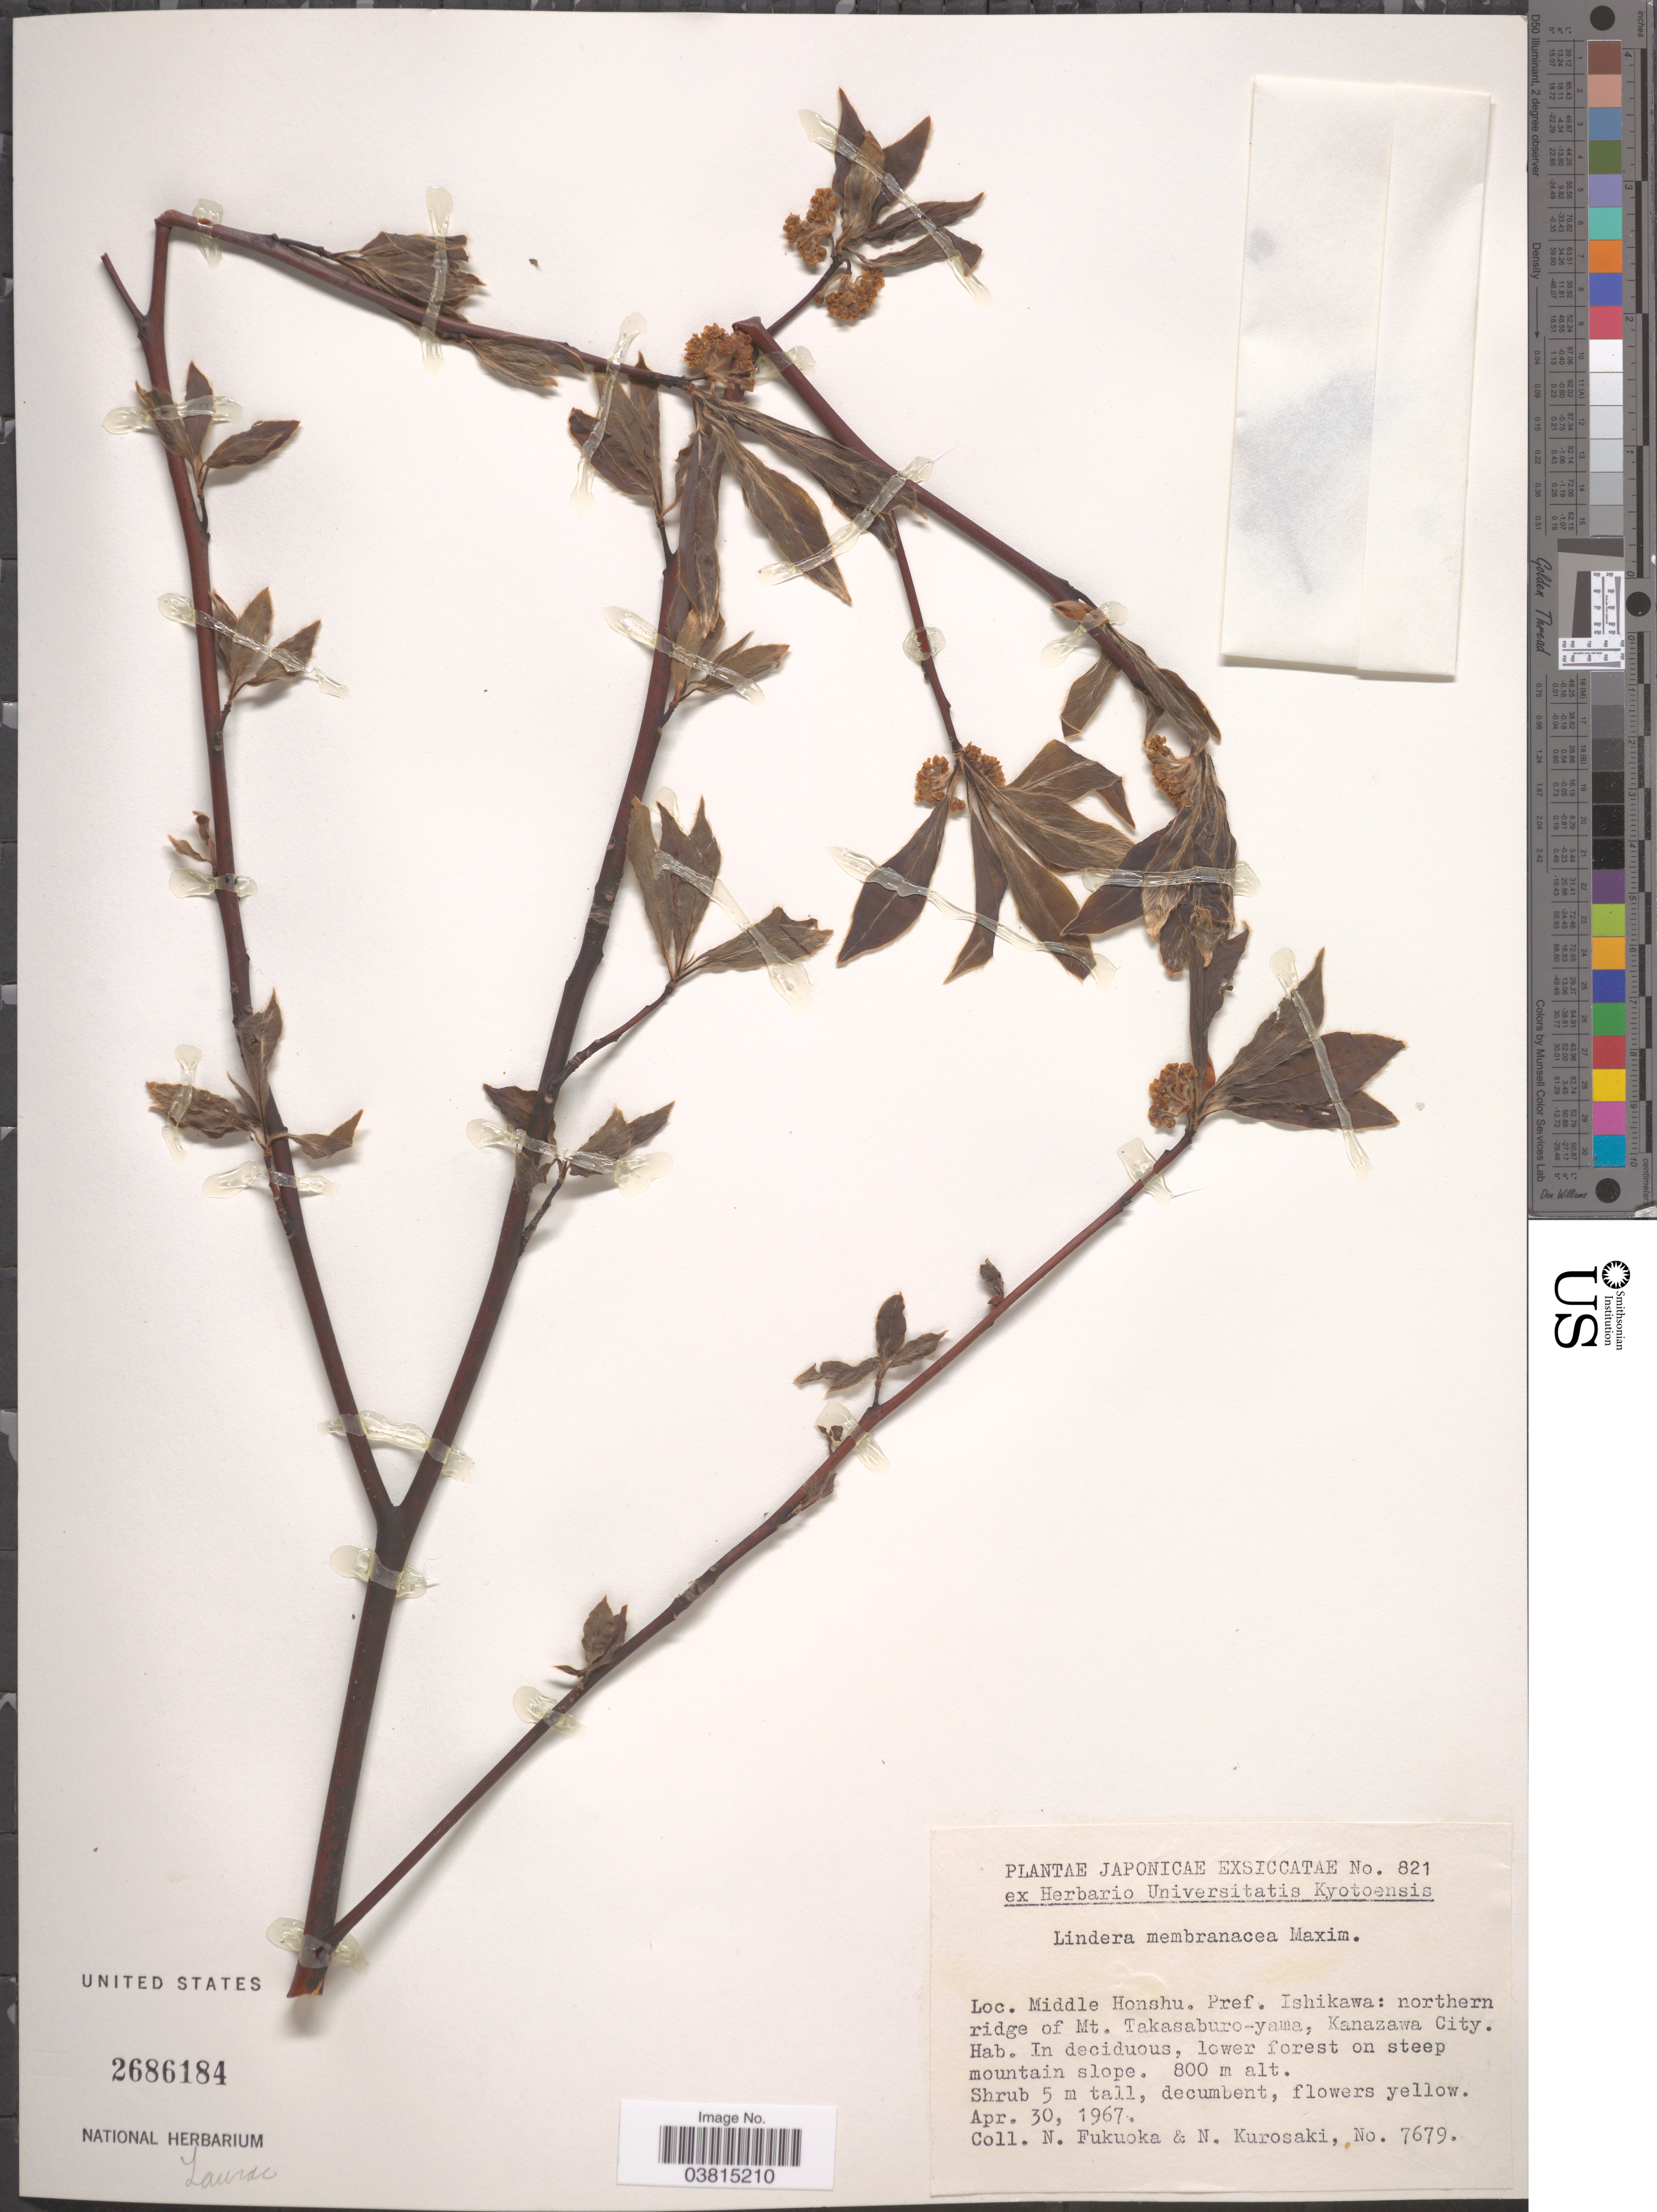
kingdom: Plantae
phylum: Tracheophyta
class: Magnoliopsida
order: Laurales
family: Lauraceae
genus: Lindera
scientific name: Lindera membranacea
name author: Maxim.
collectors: N. Fukuoka & N. Kurosaki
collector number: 7679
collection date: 1967-04-30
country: Japan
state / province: Isikawa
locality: Middle Honshu. Pref. Ishikawa: northern ridge of Mt. Takasaburo-yama, Kanazawa City.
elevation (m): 800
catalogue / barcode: US 2686184